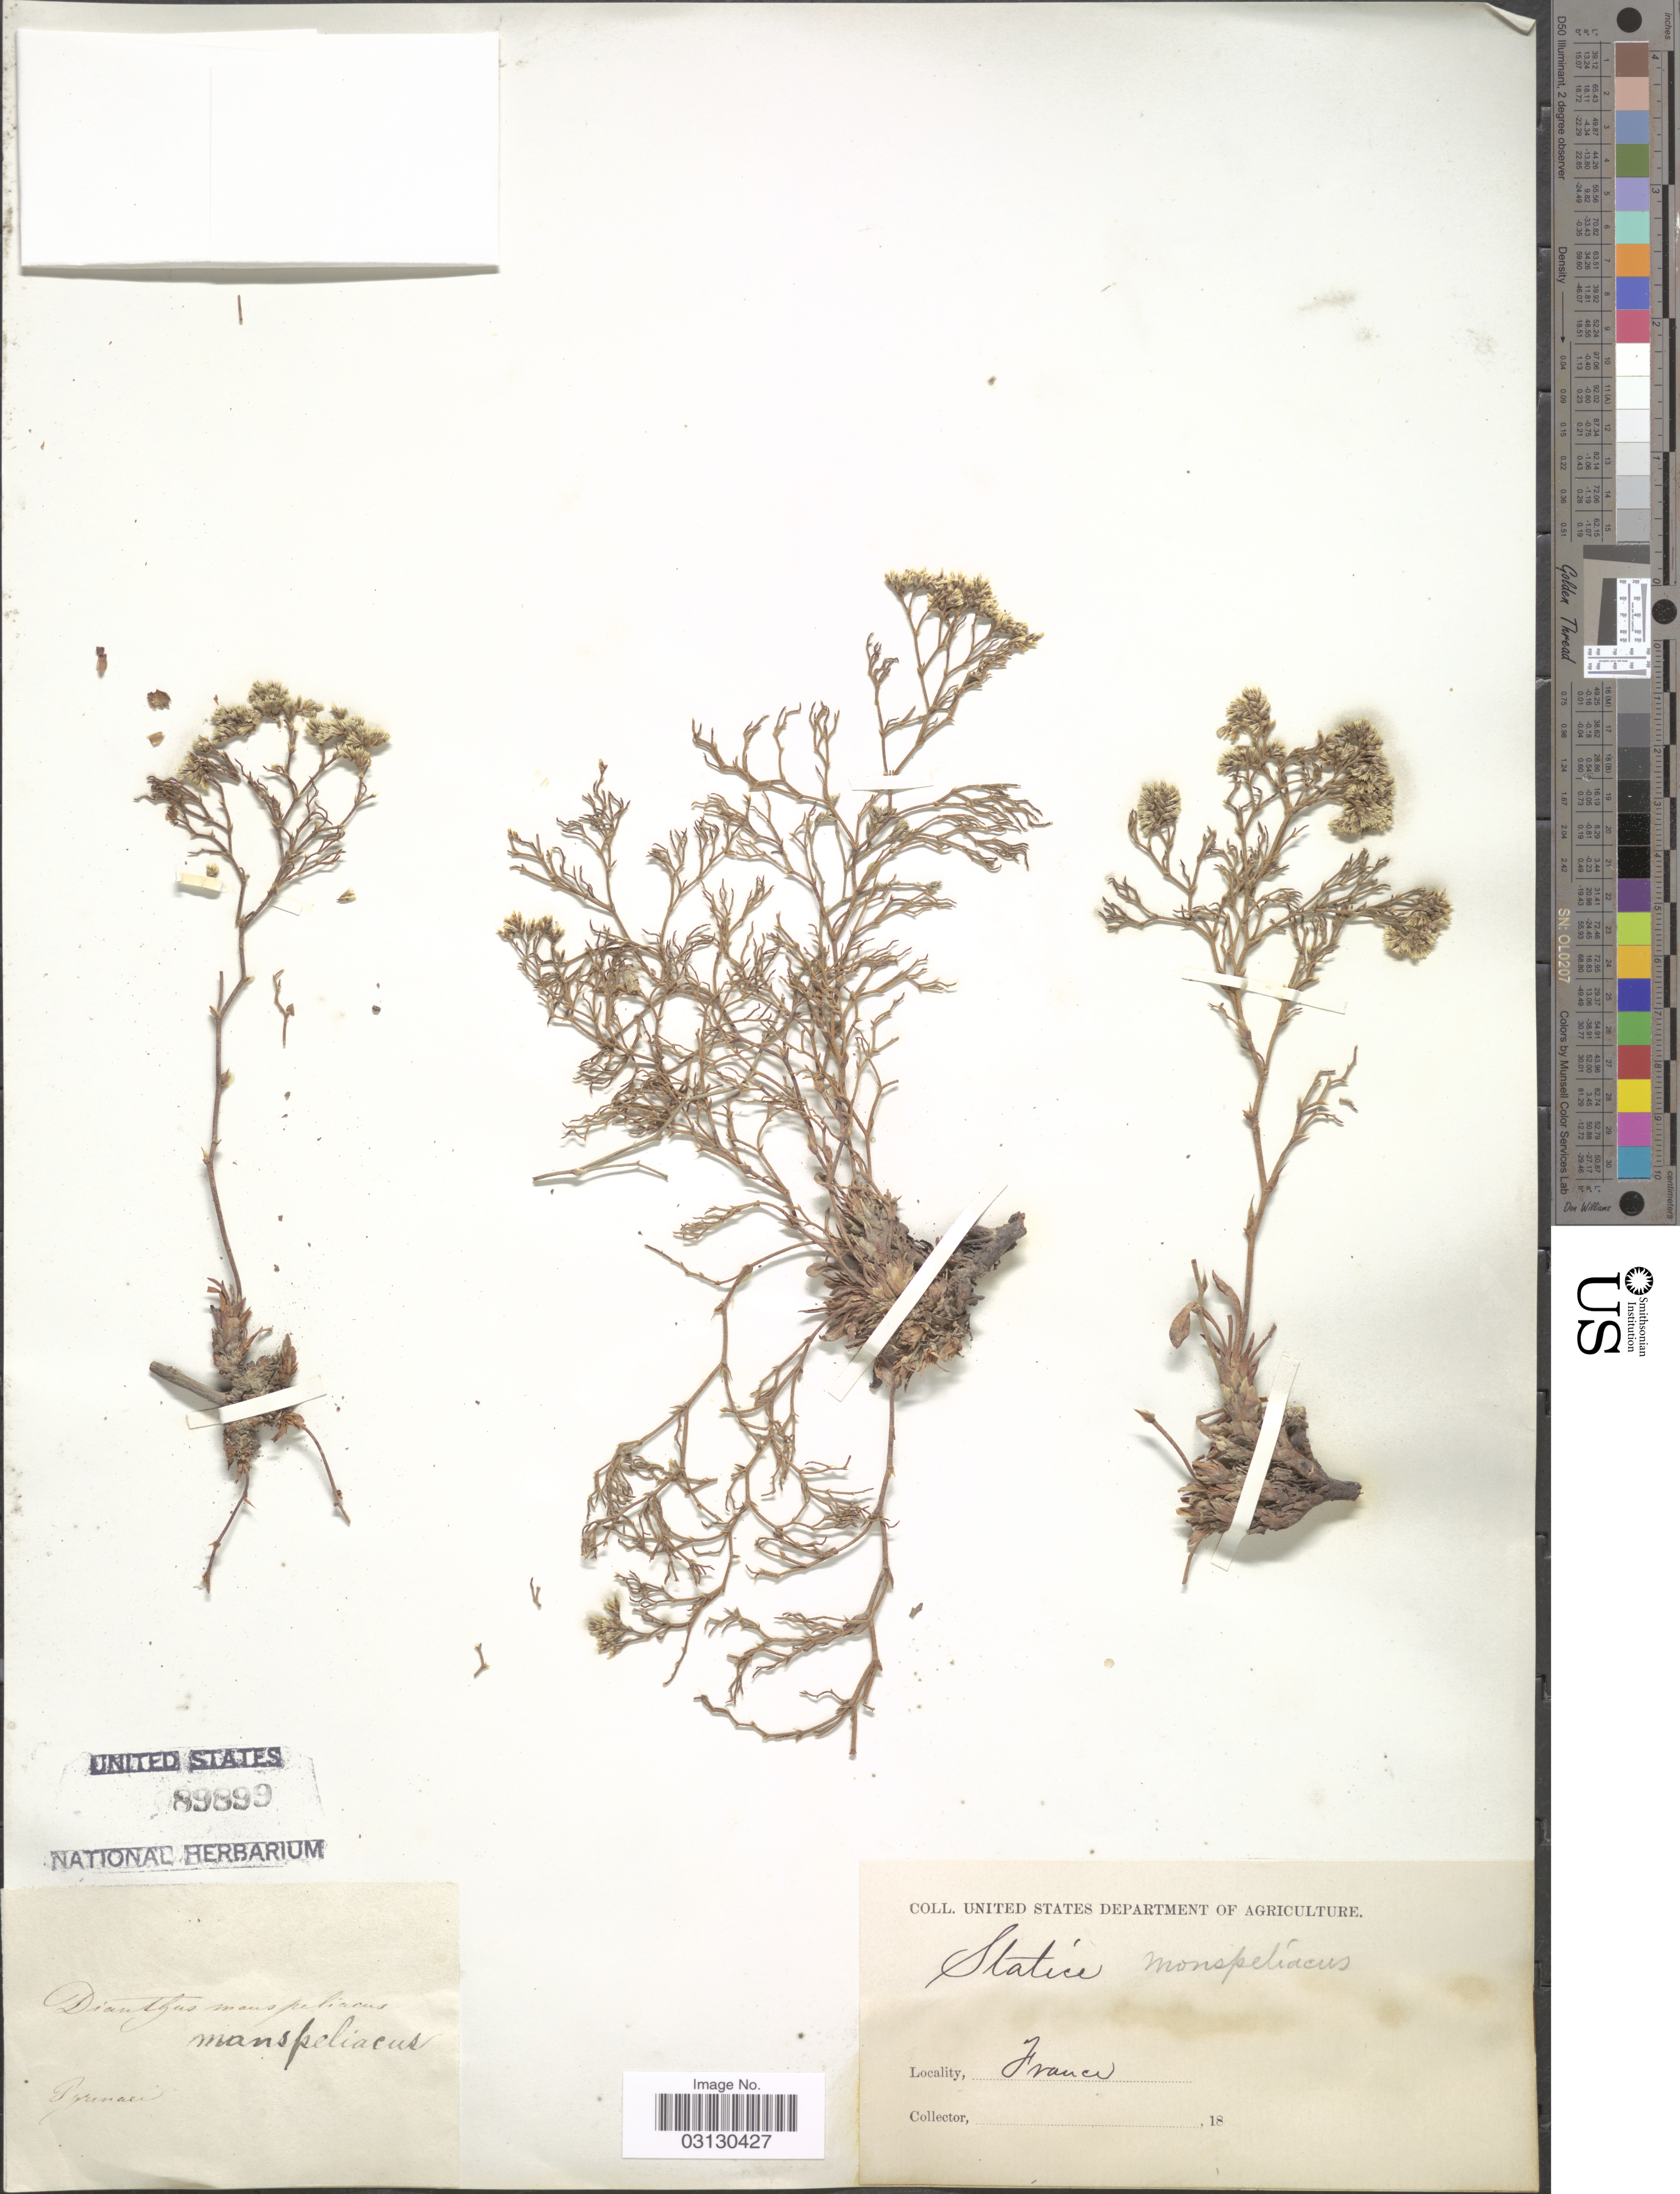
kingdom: Plantae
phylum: Tracheophyta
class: Magnoliopsida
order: Caryophyllales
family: Plumbaginaceae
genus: Limonium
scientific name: Limonium sp.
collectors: ex herb. U. S. Department of Agriculture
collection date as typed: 18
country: France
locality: Pyrenaes [interpreted].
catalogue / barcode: US 89899